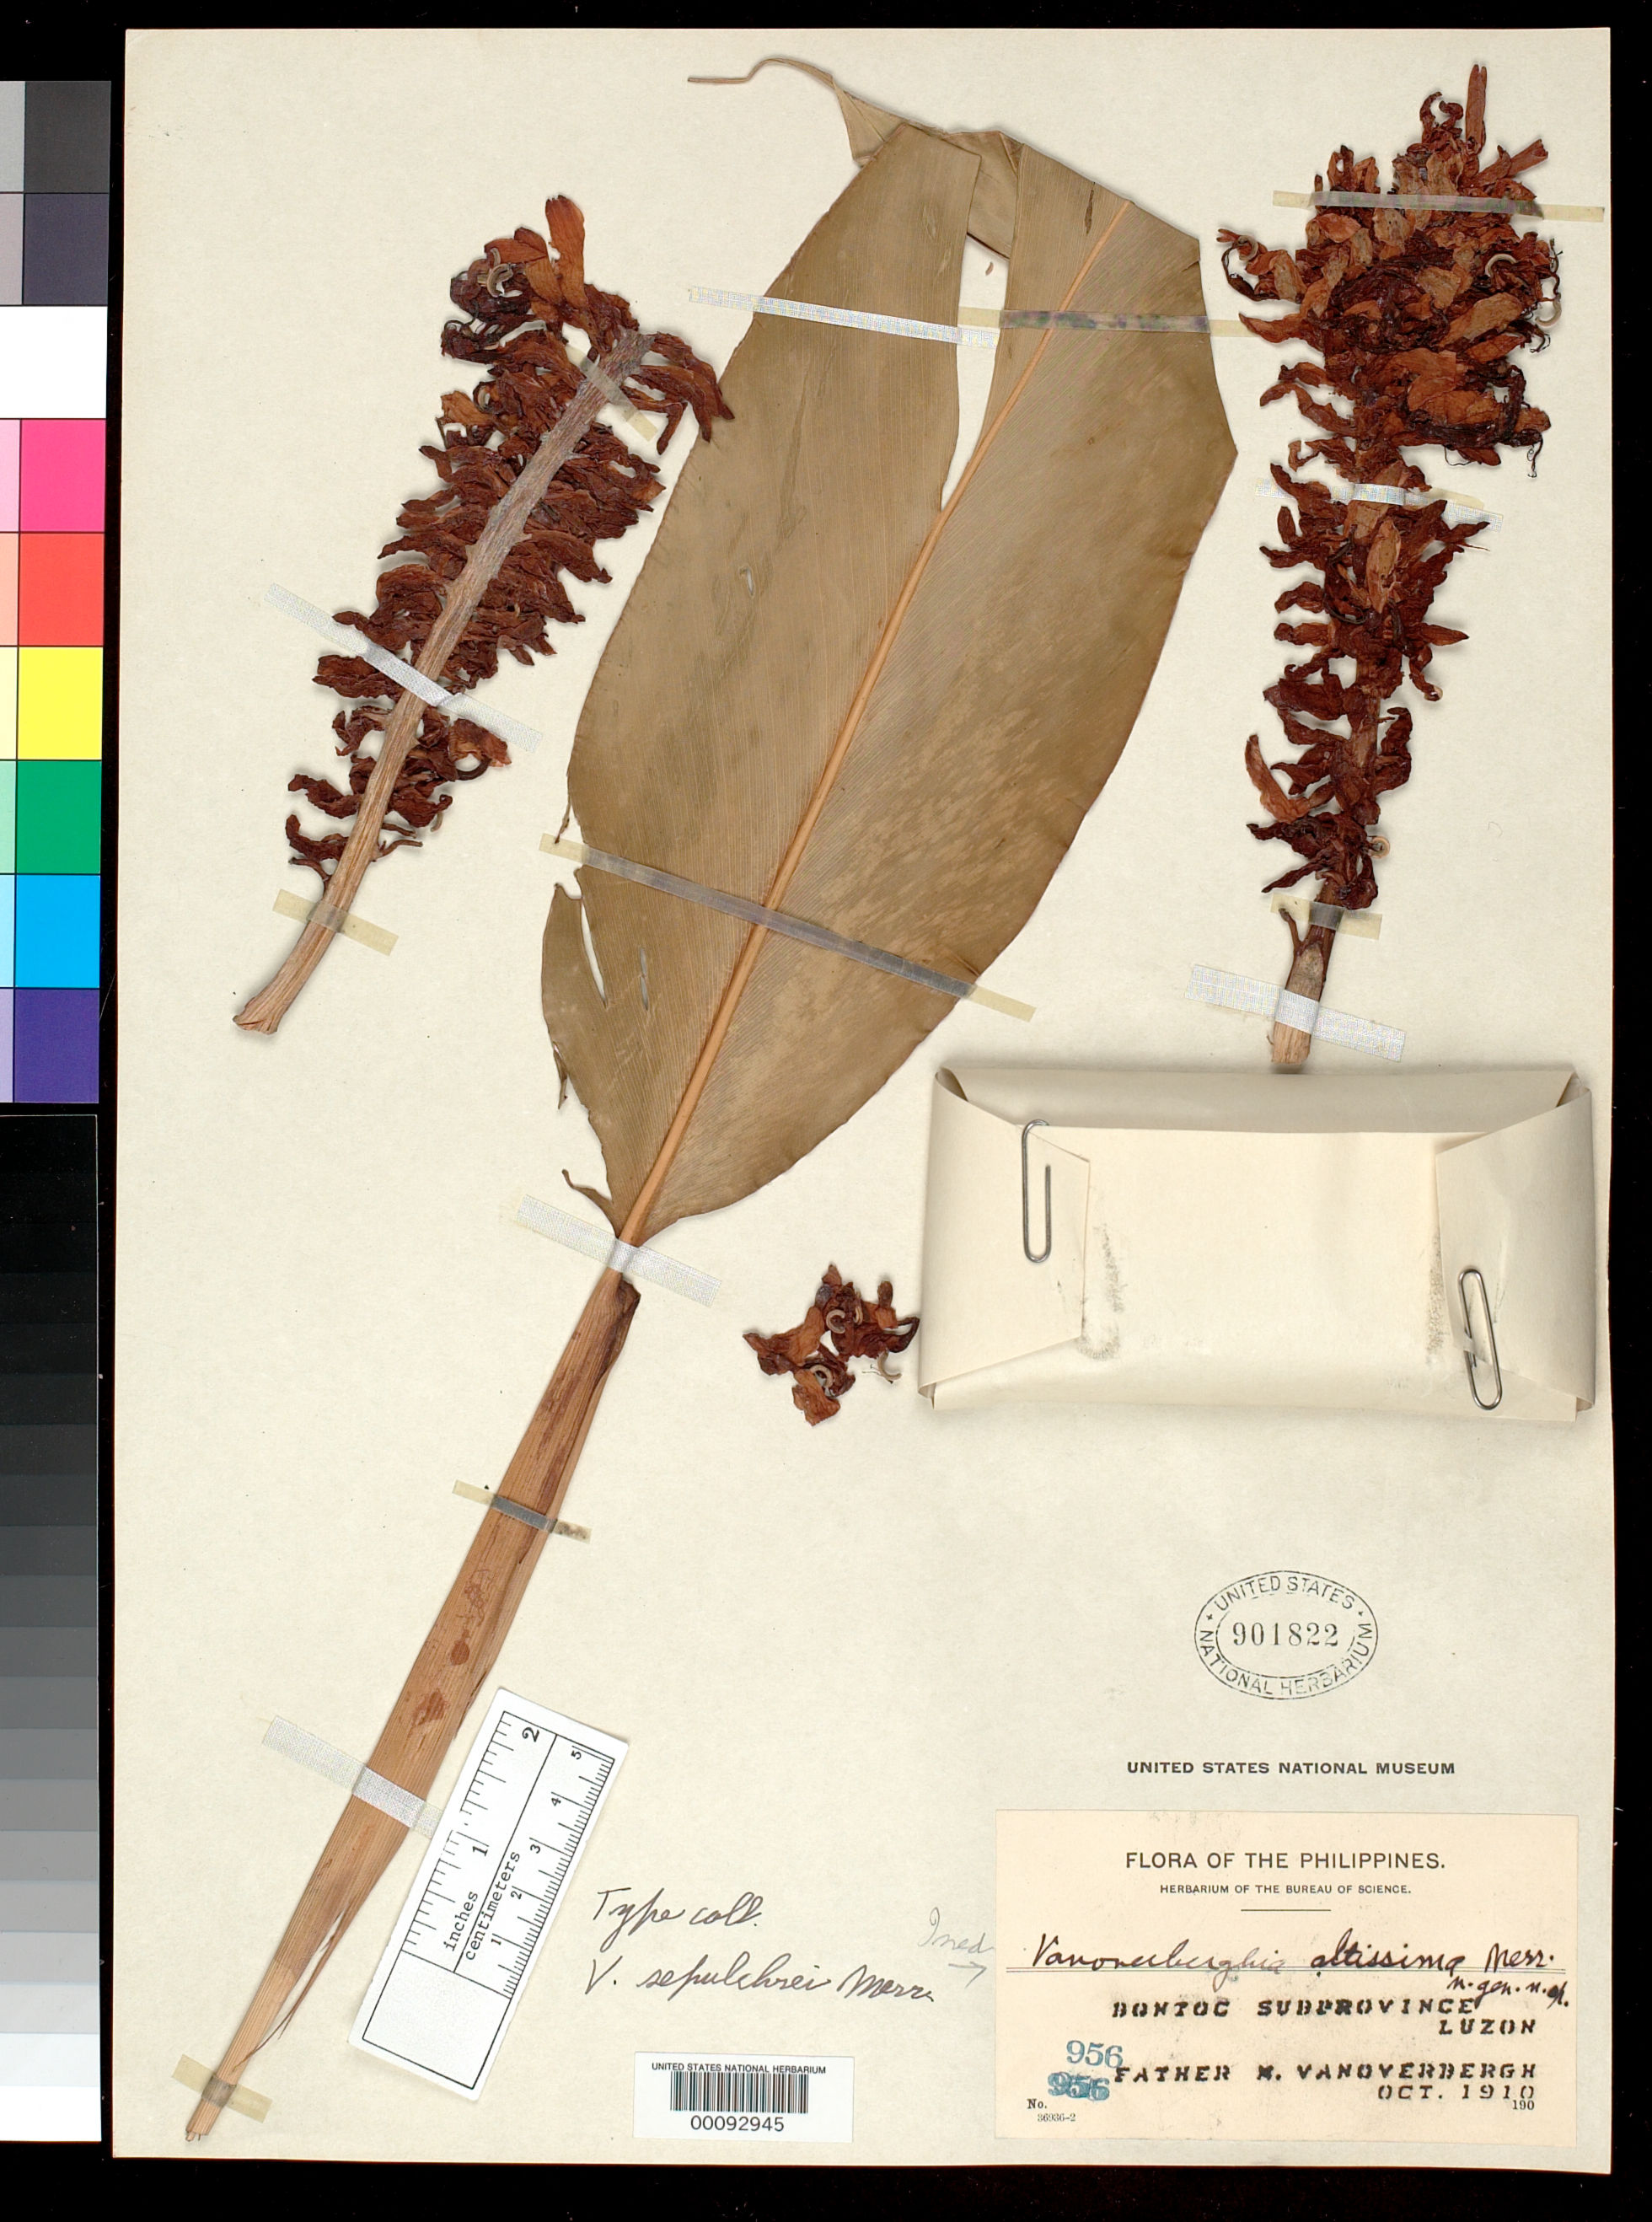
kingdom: Plantae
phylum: Tracheophyta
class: Liliopsida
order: Zingiberales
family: Zingiberaceae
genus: Vanoverberghia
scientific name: Vanoverberghia sepulchrei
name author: Merr.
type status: Isotype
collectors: M. Vanoverbergh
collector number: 956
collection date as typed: Oct 1910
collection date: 1910-10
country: Philippines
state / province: Cordillera (Administrative Region)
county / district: Mountain province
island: Luzon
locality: Bontoc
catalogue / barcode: US 901822